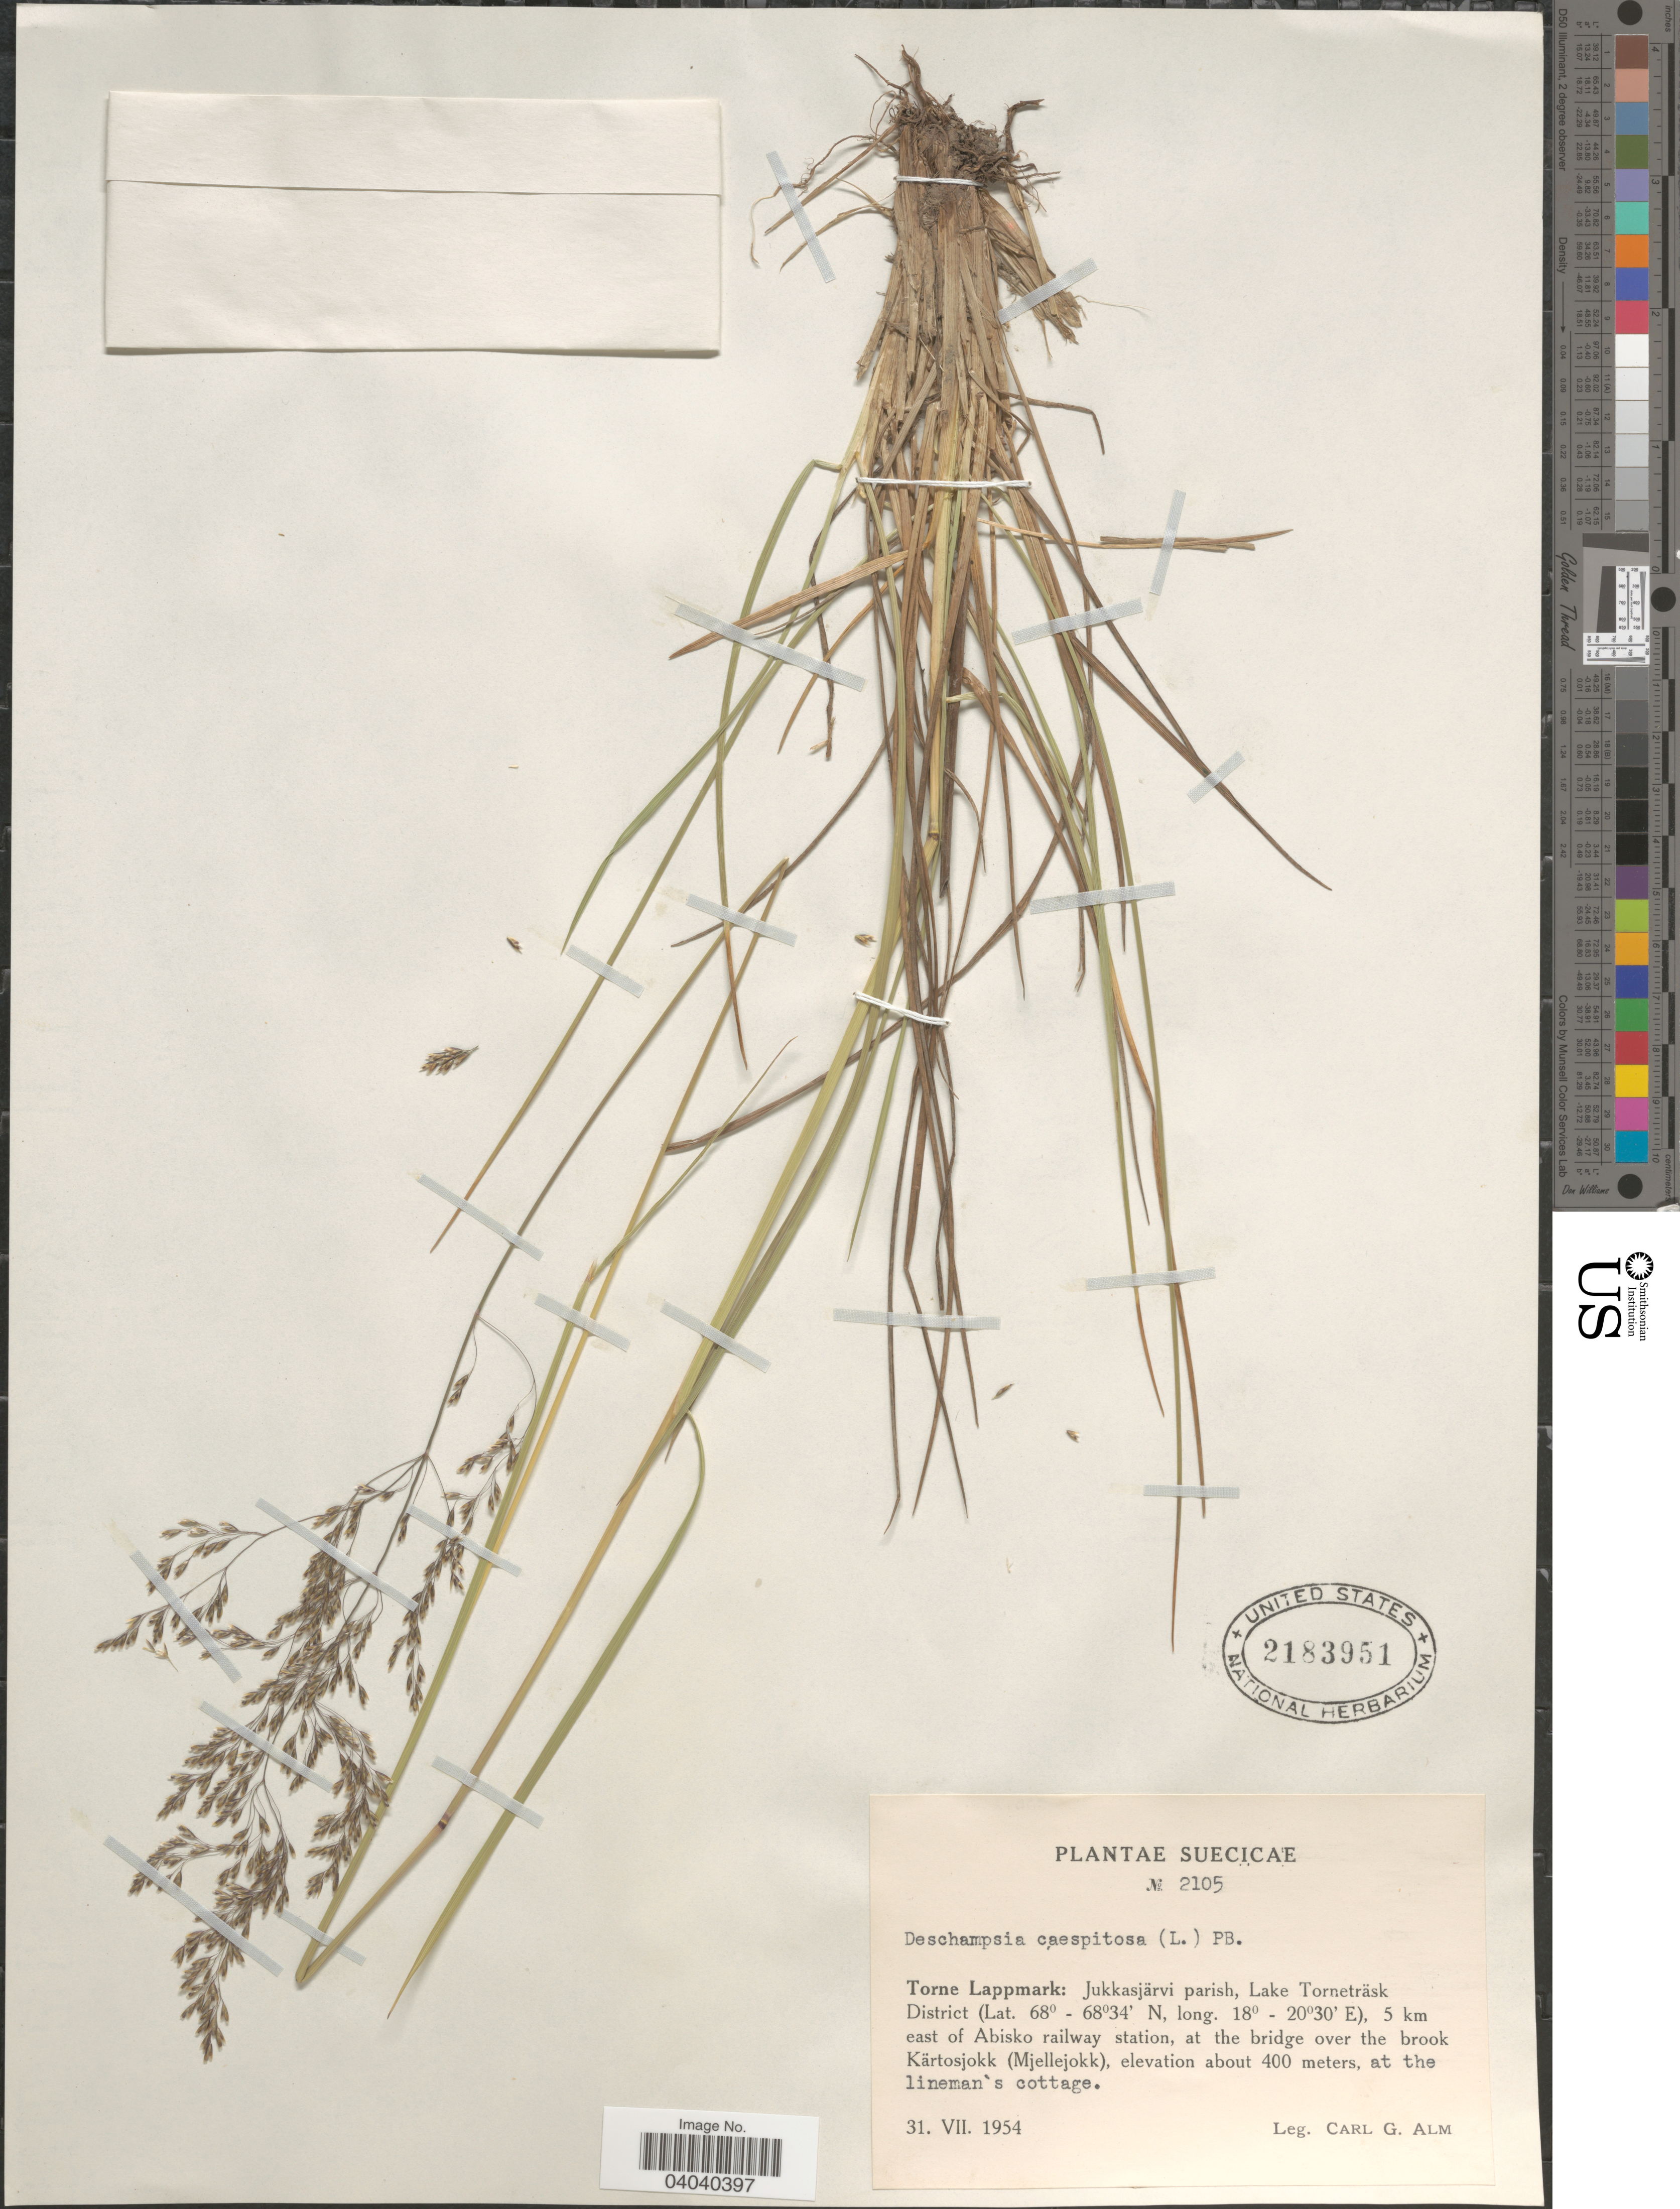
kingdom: Plantae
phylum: Tracheophyta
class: Liliopsida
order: Poales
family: Poaceae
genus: Deschampsia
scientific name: Deschampsia cespitosa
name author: (L.) P. Beauv.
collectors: C. G. Alm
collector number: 2105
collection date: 1954-07-31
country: Sweden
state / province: Norrbotten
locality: Suecicae. Torne Lappmark: Jukkasjärvi parish, Lake Torneträsk District, 5 km east of Abisko railway station, at the bridge over the brook Kärtosjokk (Mjellejokk), at the lineman's cottage.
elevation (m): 400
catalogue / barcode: US 2183951